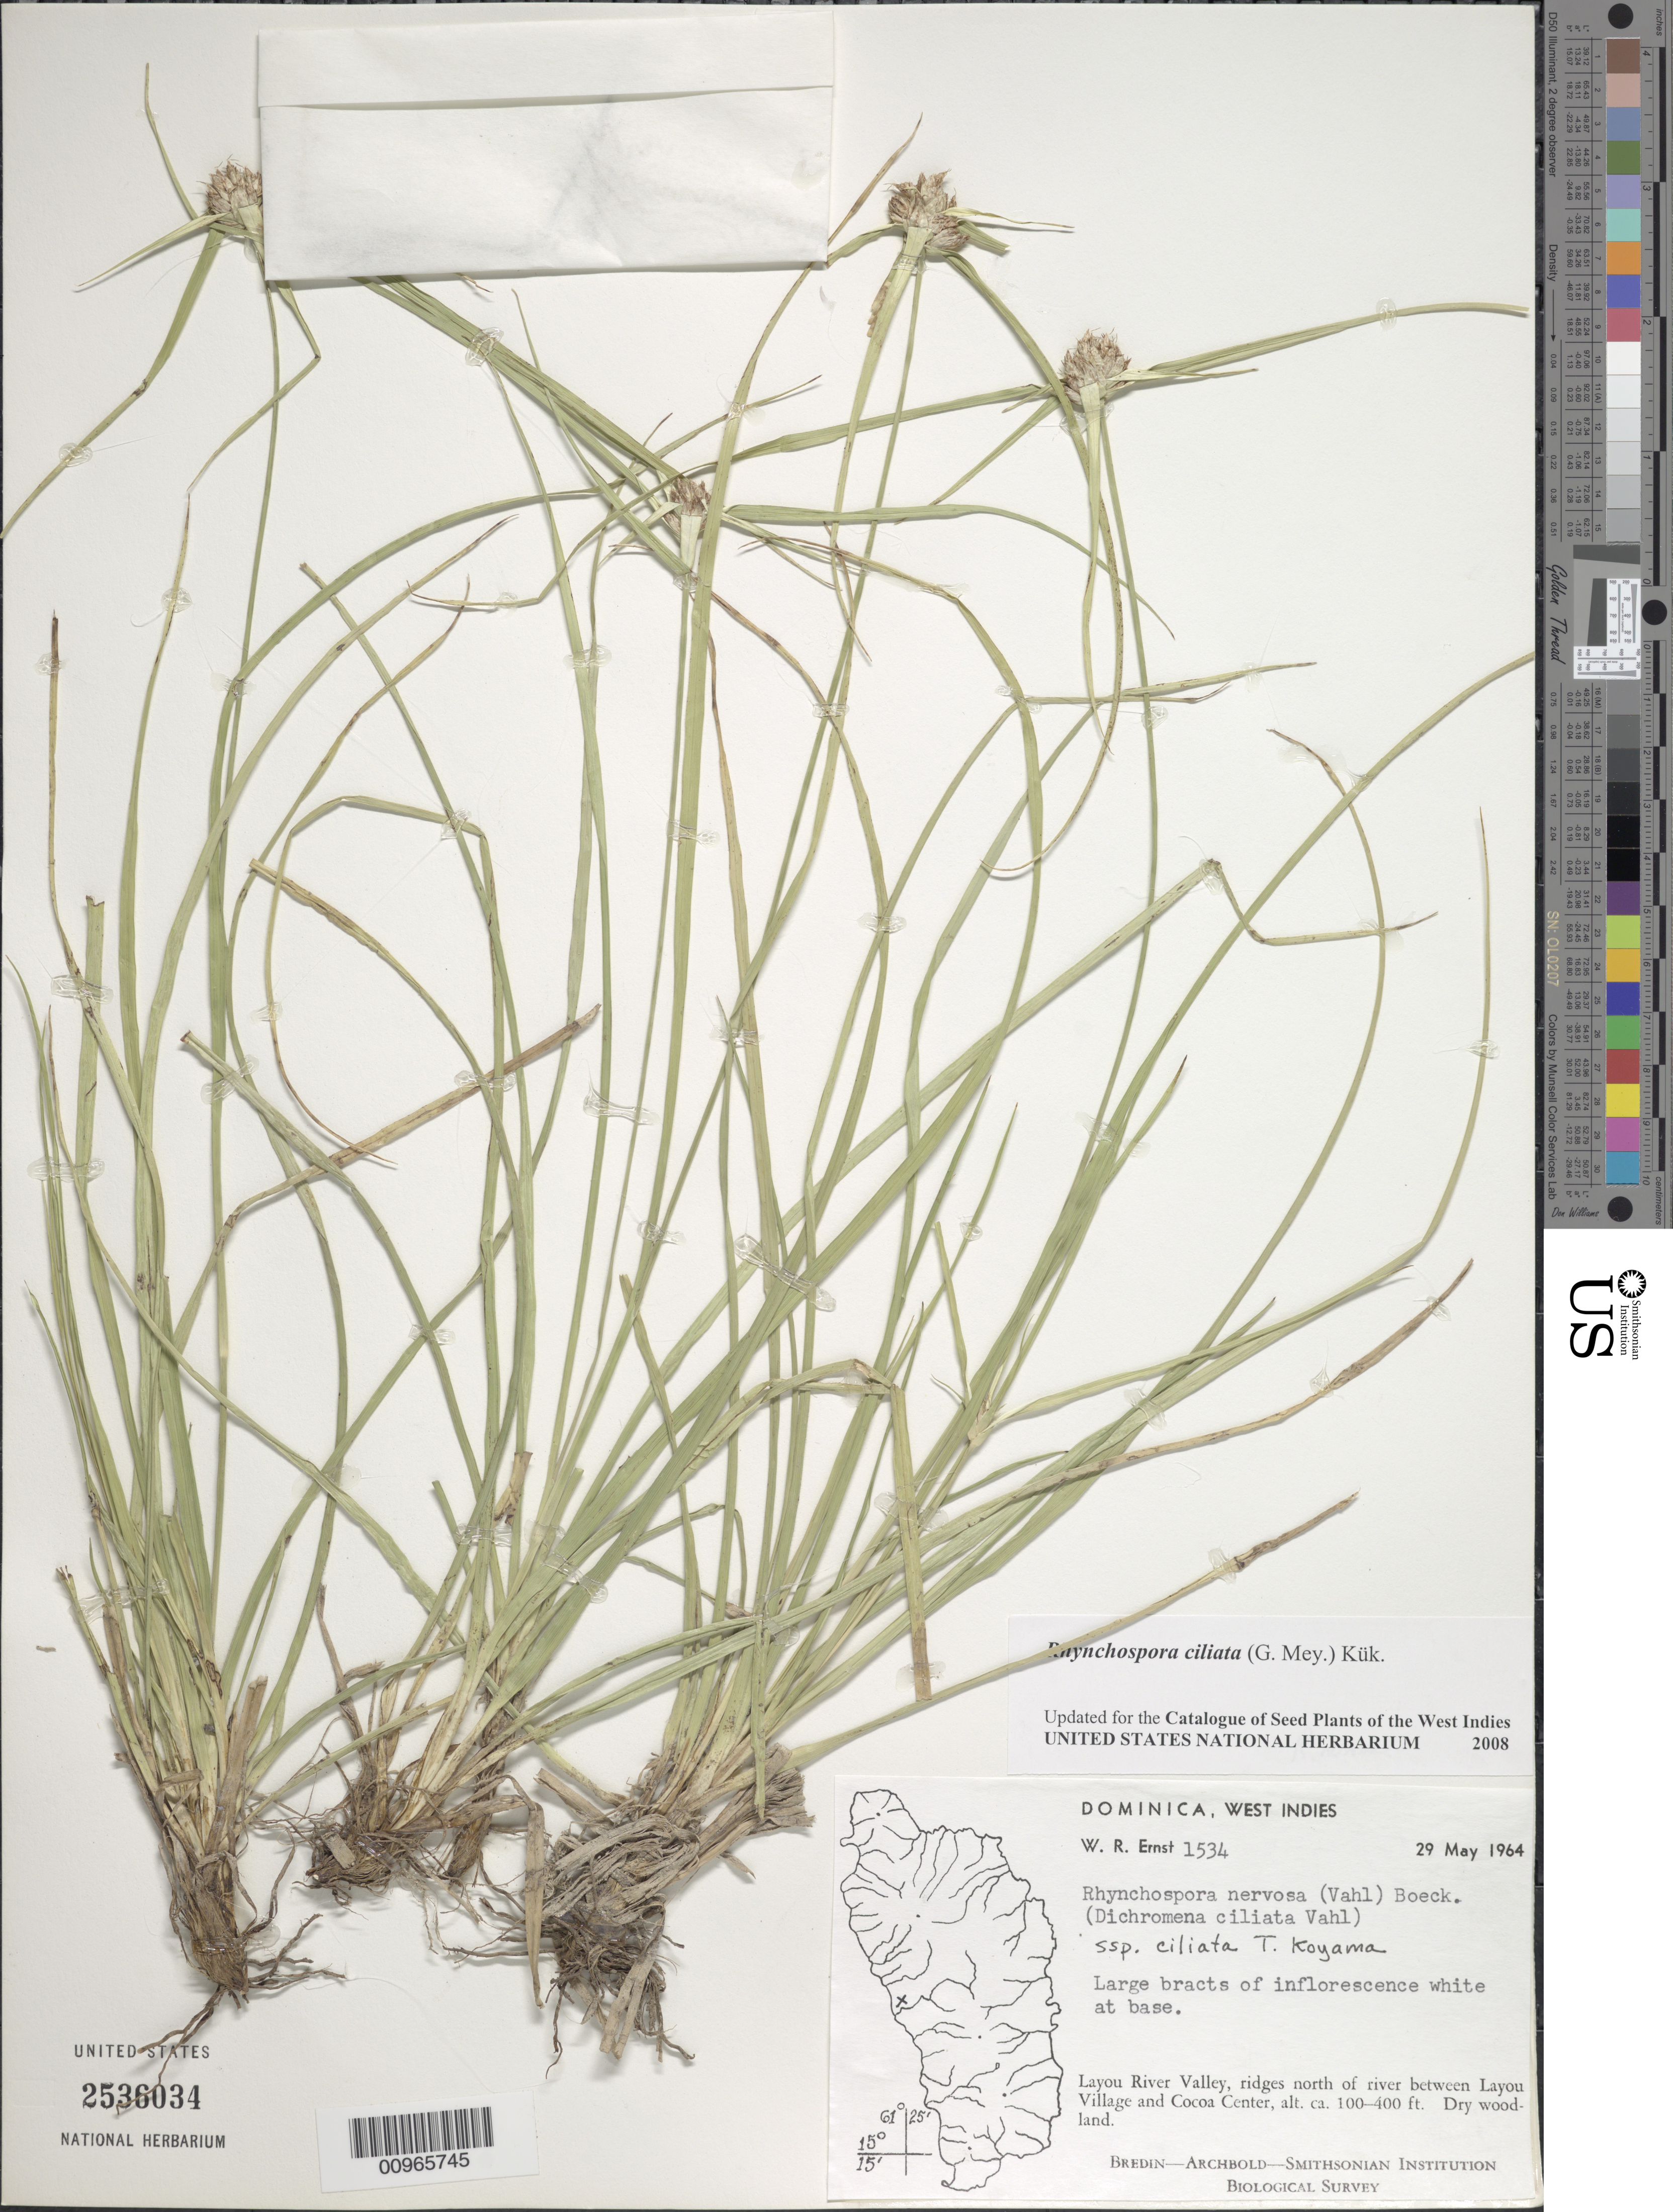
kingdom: Plantae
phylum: Tracheophyta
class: Liliopsida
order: Poales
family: Cyperaceae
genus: Rhynchospora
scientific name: Rhynchospora ciliata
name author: (G. Mey.) Kük.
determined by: Strong, M. T., (US), Smithsonian Institution - National Museum of Natural History (UNITED STATES)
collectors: W. R. Ernst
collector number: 1534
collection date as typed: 29 May 1964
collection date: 1964-05-29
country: Dominica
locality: Woodlands, Layou River Valley, ridges north of river between Layou Village and Cocoa Center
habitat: Dry woodlands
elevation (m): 30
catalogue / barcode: US 2536034